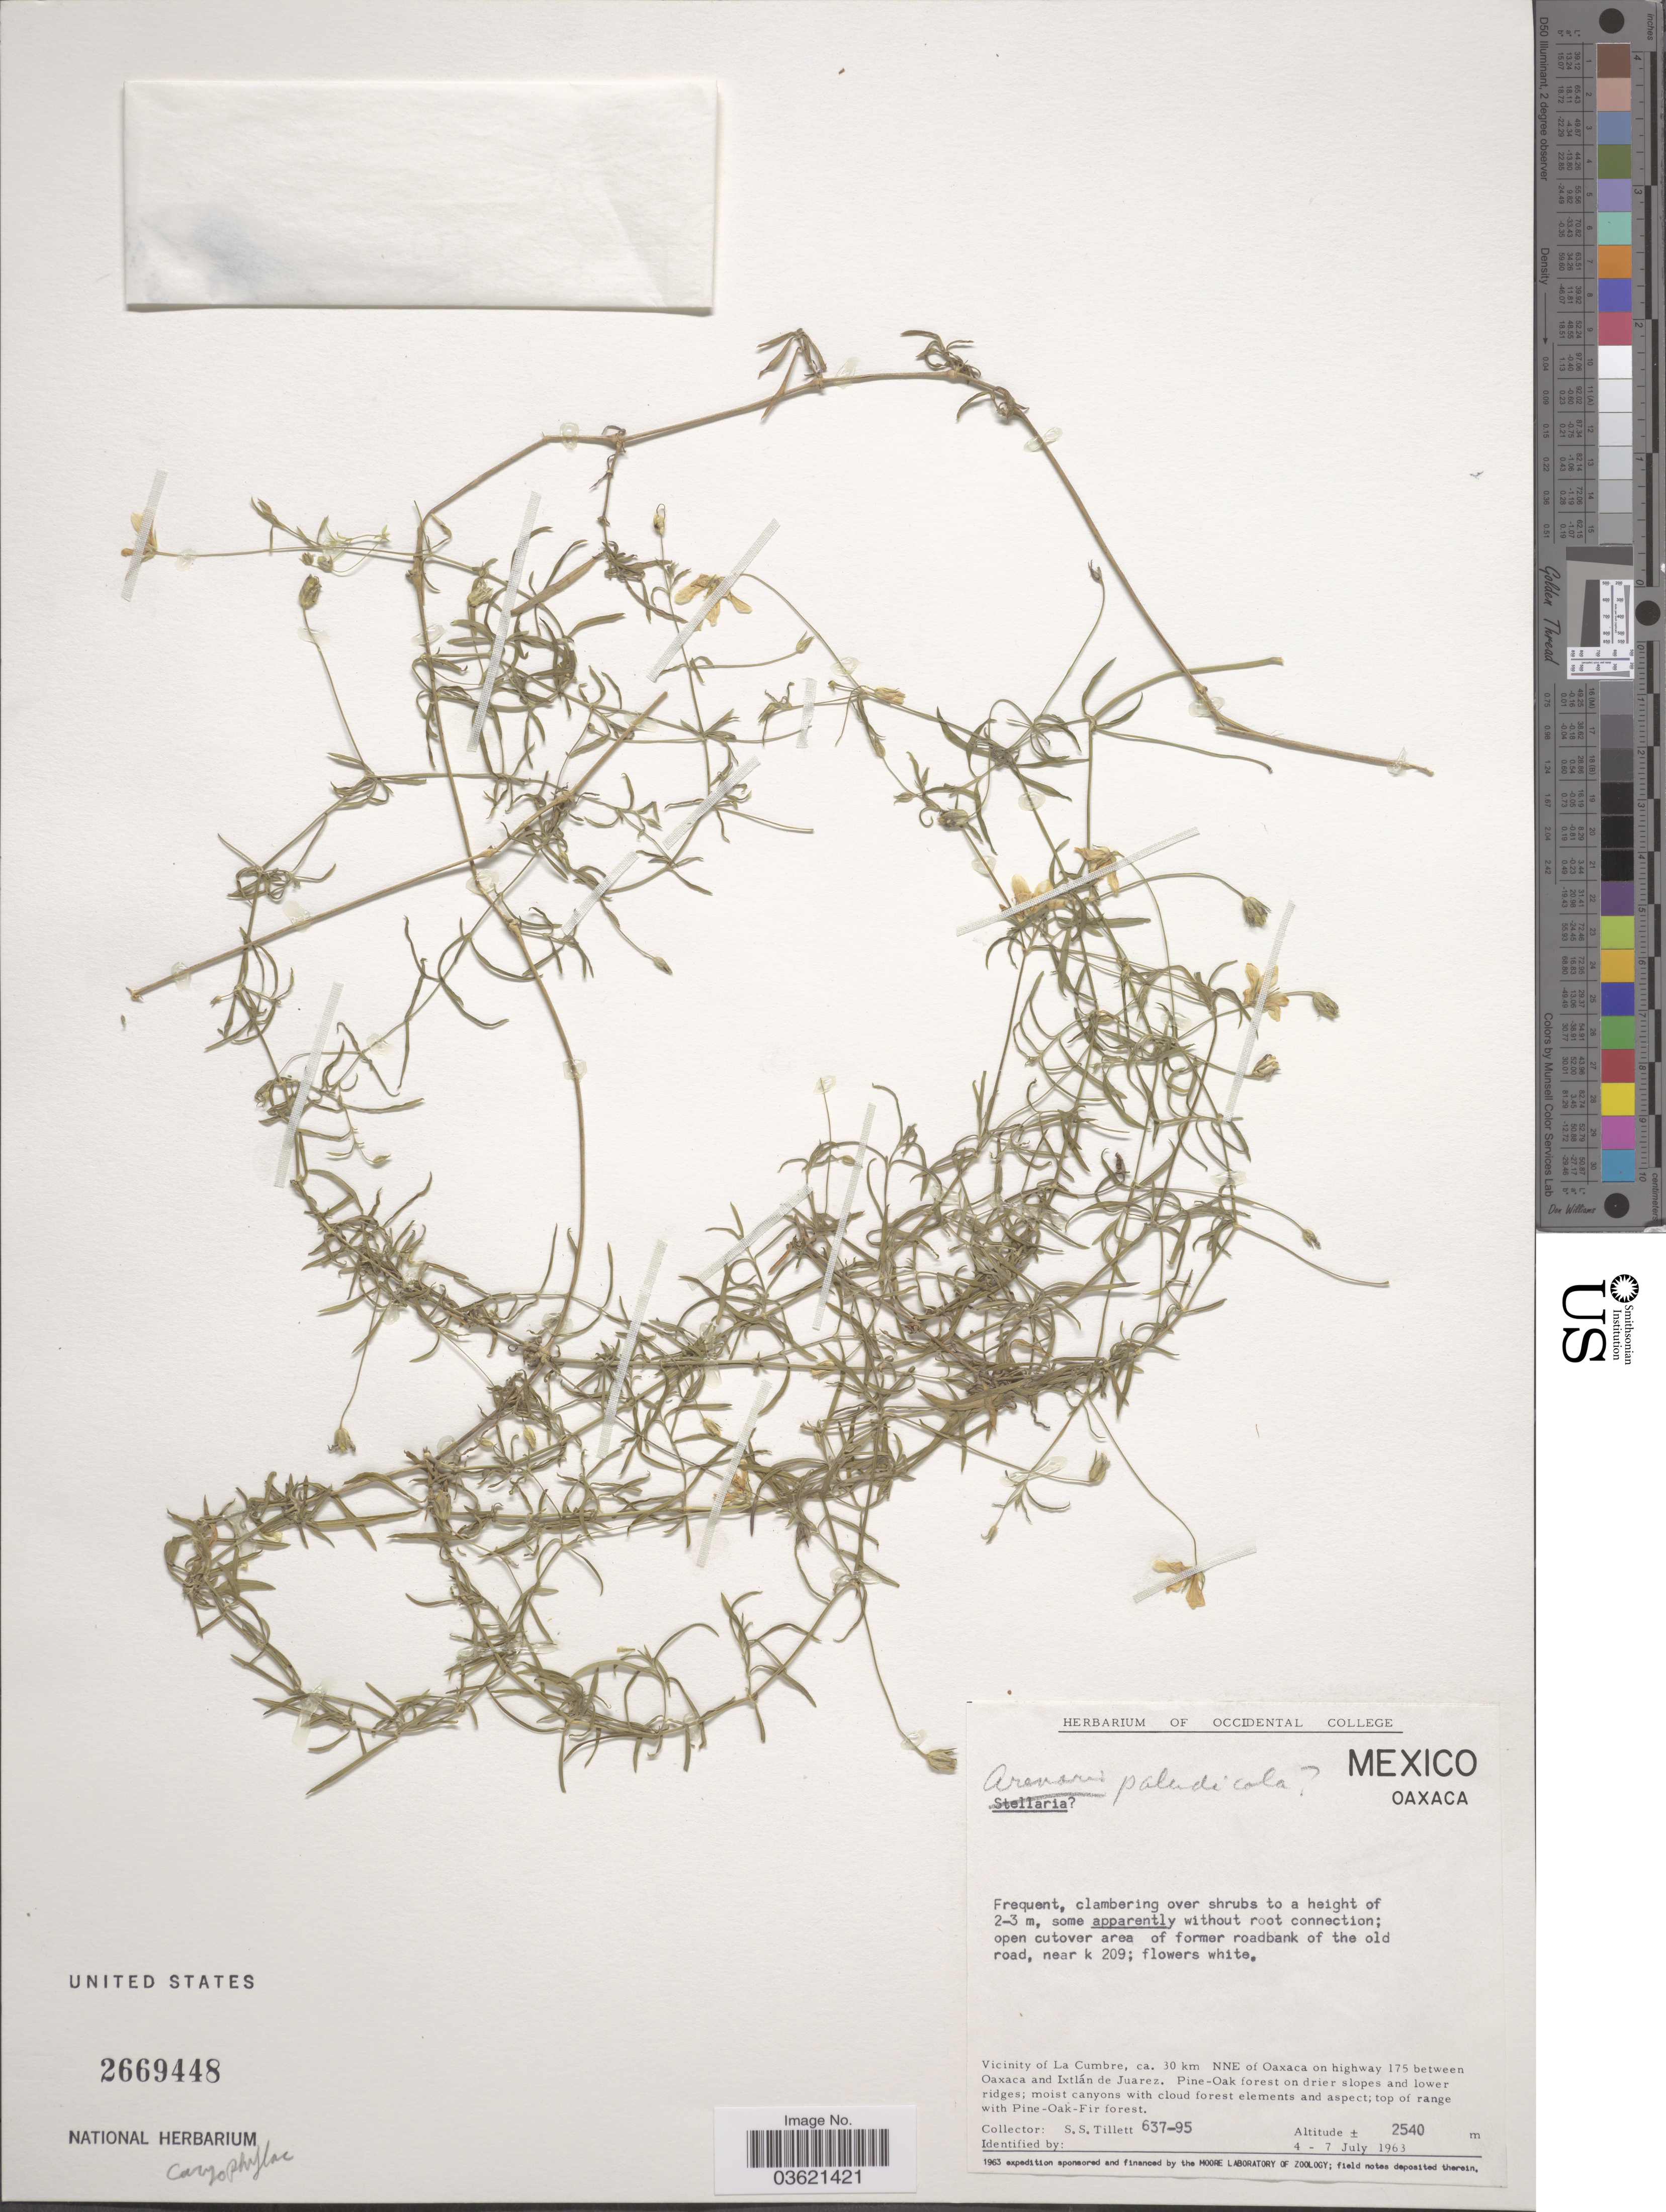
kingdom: Plantae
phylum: Tracheophyta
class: Magnoliopsida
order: Caryophyllales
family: Caryophyllaceae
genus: Arenaria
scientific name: Arenaria guatemalensis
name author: Standl. ex Steyerm.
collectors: S. S. Tillett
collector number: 637-95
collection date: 1963-07-04/1963-07-07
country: Mexico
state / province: Oaxaca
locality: Near k 209. Vicinity of La Cumbre, ca. 30 km NNE of Oaxaca on highway 175 between Oaxaca and Ixtlán de Juarez.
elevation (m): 2540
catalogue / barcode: US 2669448